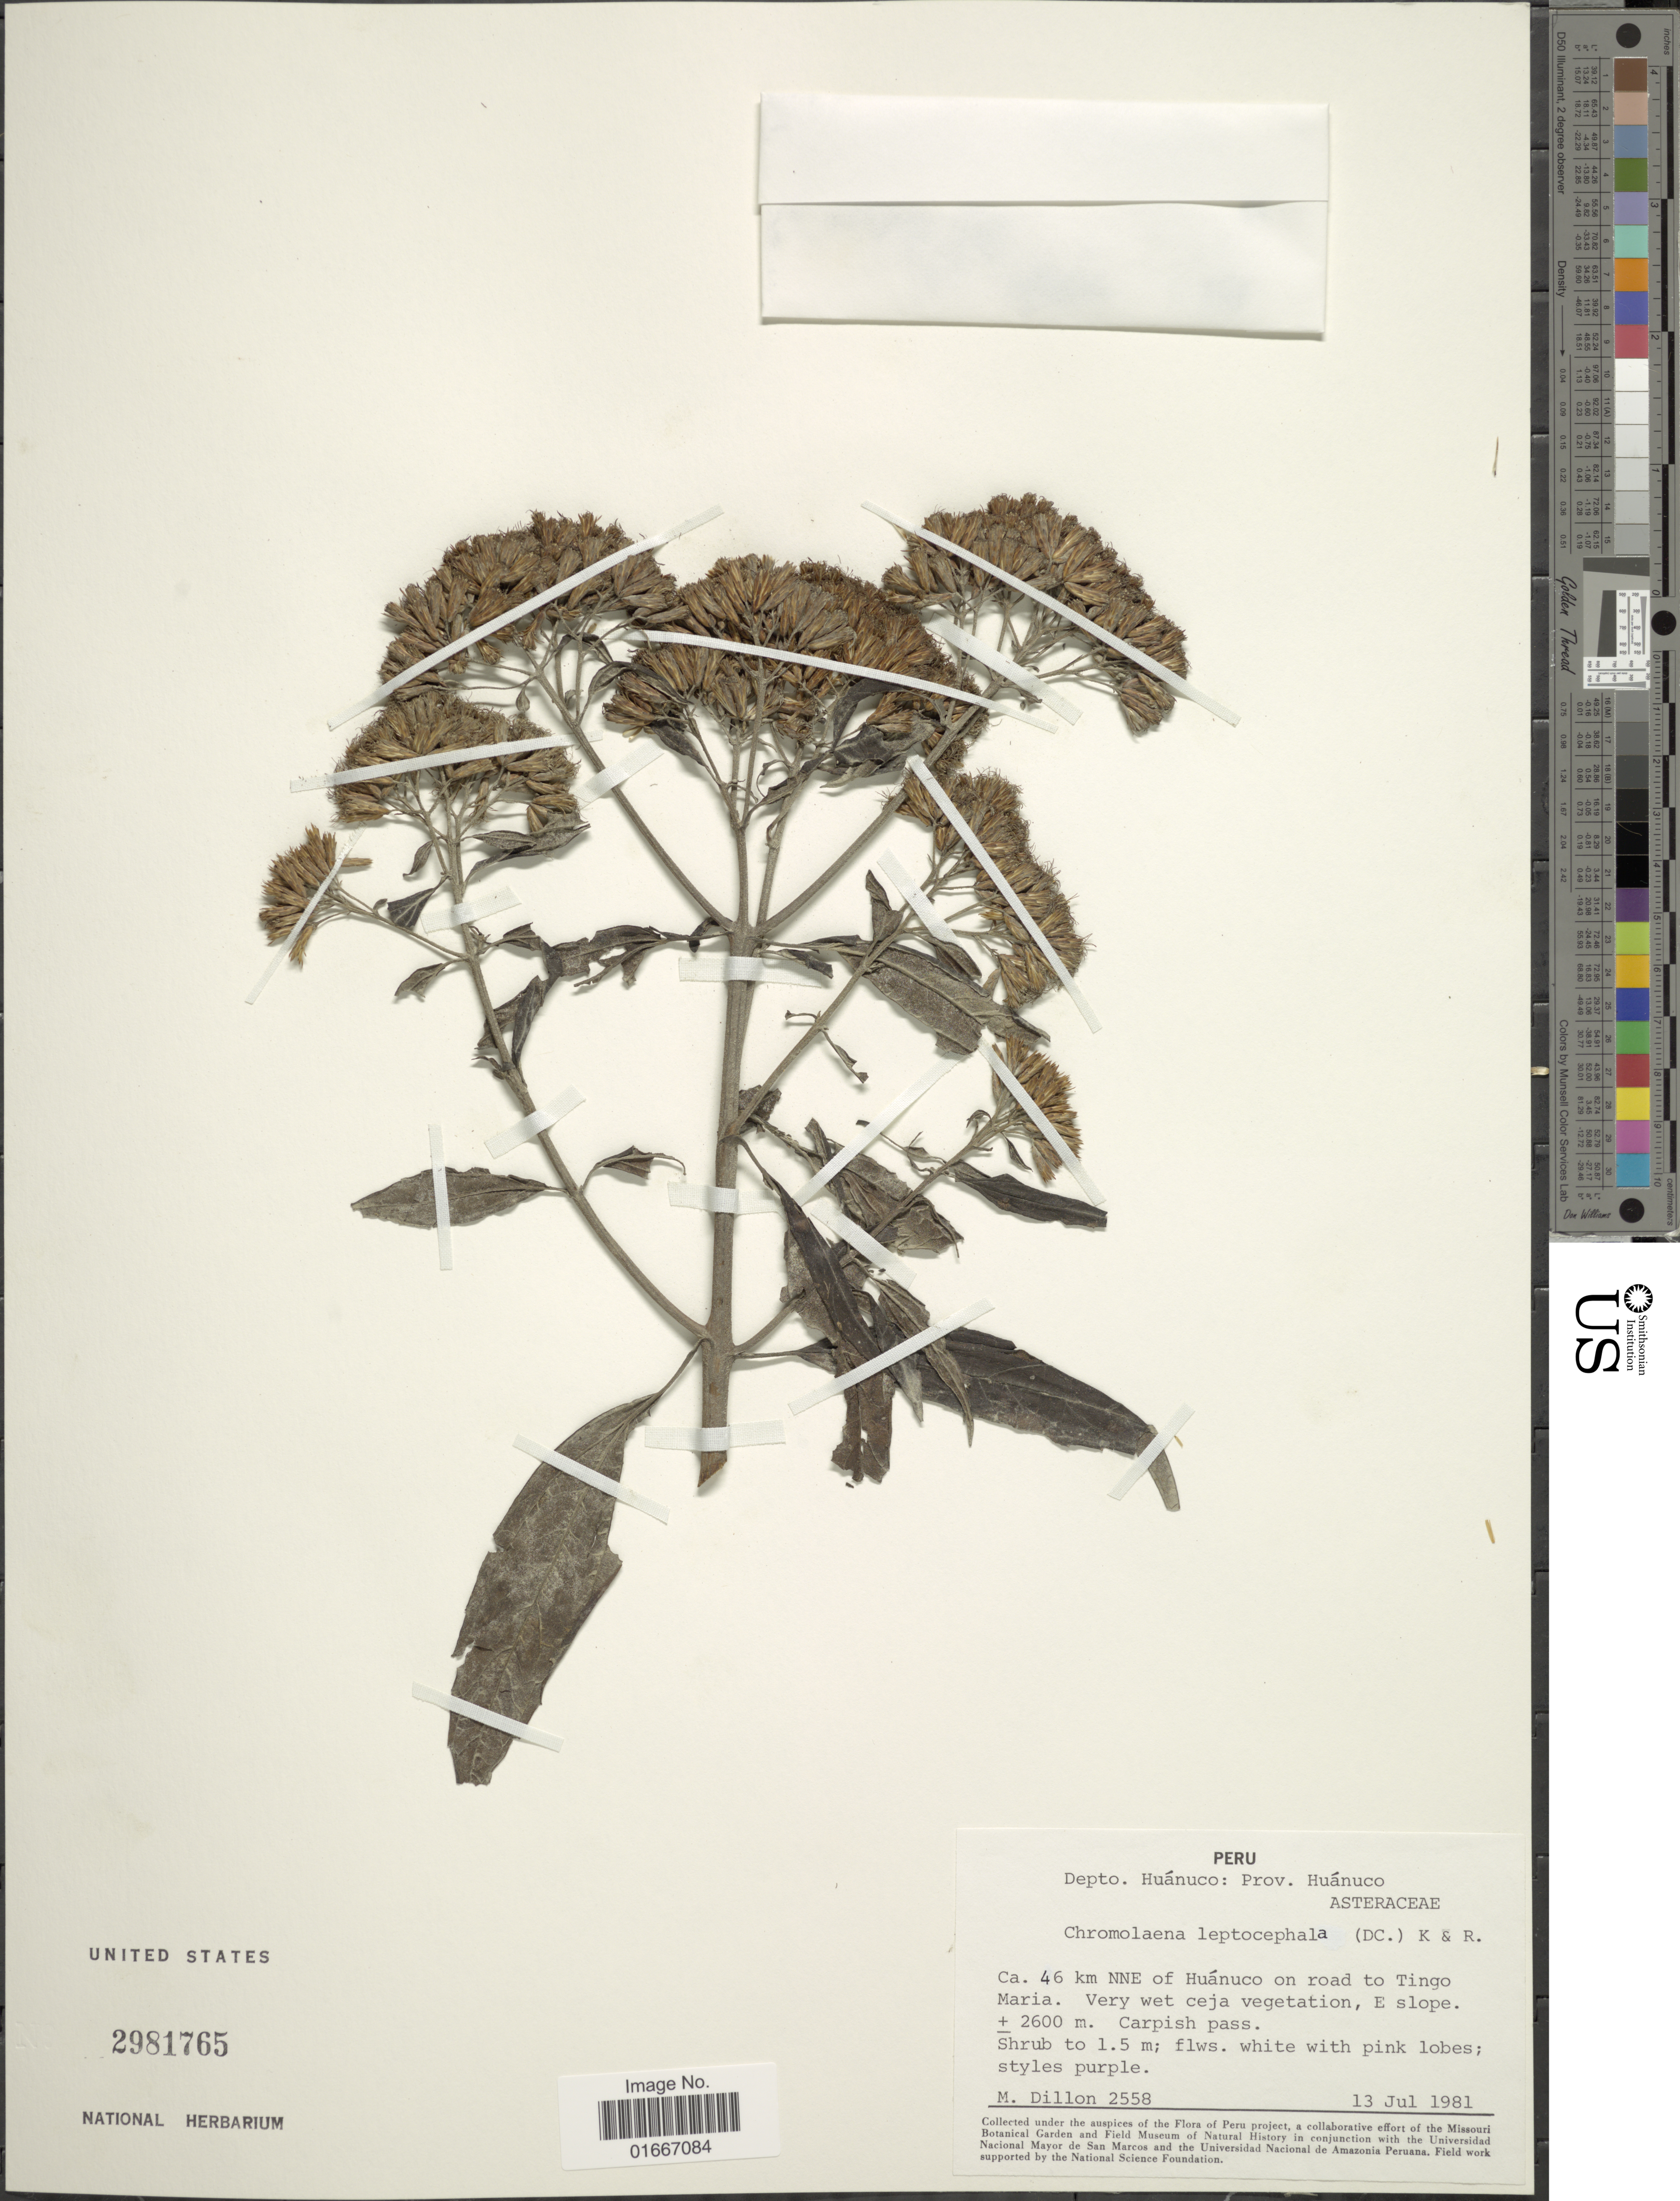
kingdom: Plantae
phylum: Tracheophyta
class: Magnoliopsida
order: Asterales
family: Asteraceae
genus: Chromolaena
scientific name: Chromolaena leptocephala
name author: (DC.) R.M. King & H. Rob.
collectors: M. O. Dillon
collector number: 2558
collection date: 1981-07-13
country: Peru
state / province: Huánuco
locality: Peru. Dept. Huánuco: Prov. Huánuco. Ca. 46 km NNE of Huánuco on road to Tingo Maria.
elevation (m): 2600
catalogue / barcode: US 2981765